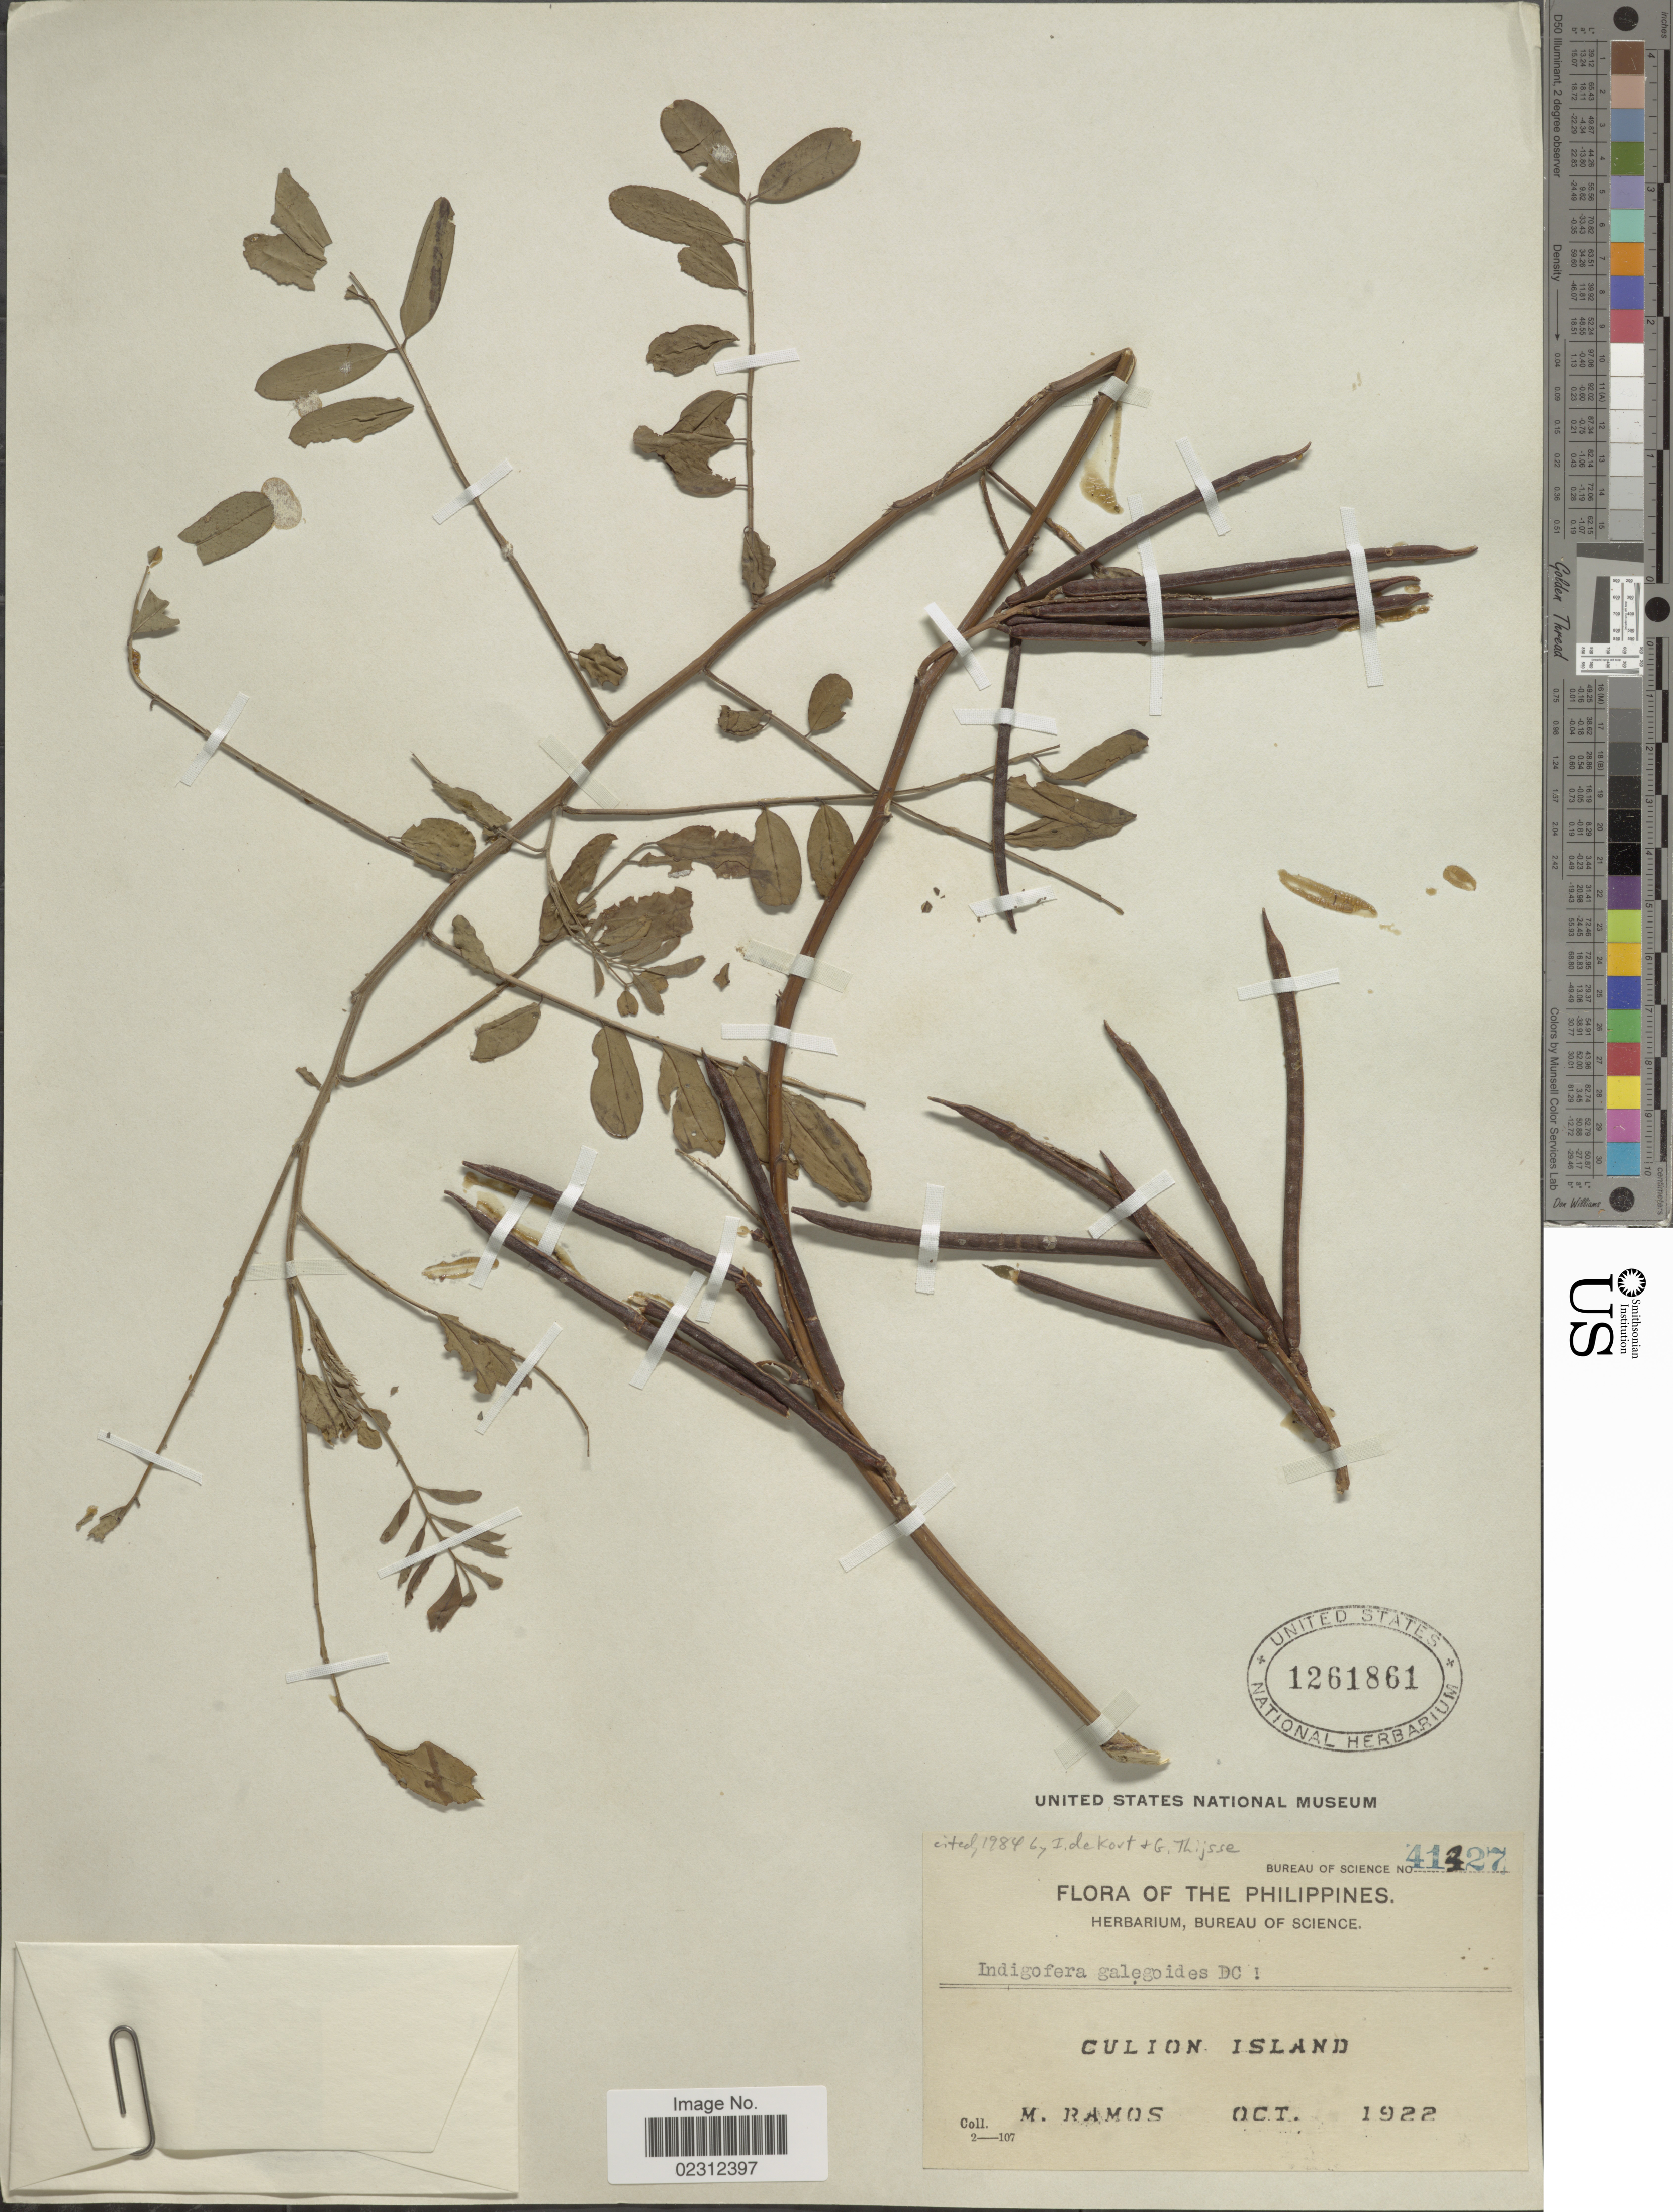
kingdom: Plantae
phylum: Tracheophyta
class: Magnoliopsida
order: Fabales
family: Fabaceae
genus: Indigofera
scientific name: Indigofera galegoides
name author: DC.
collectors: M. Ramos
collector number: Bureau Of Science 41427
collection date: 1922-10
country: Philippines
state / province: Mimaropa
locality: Culion Island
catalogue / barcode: US 1261861